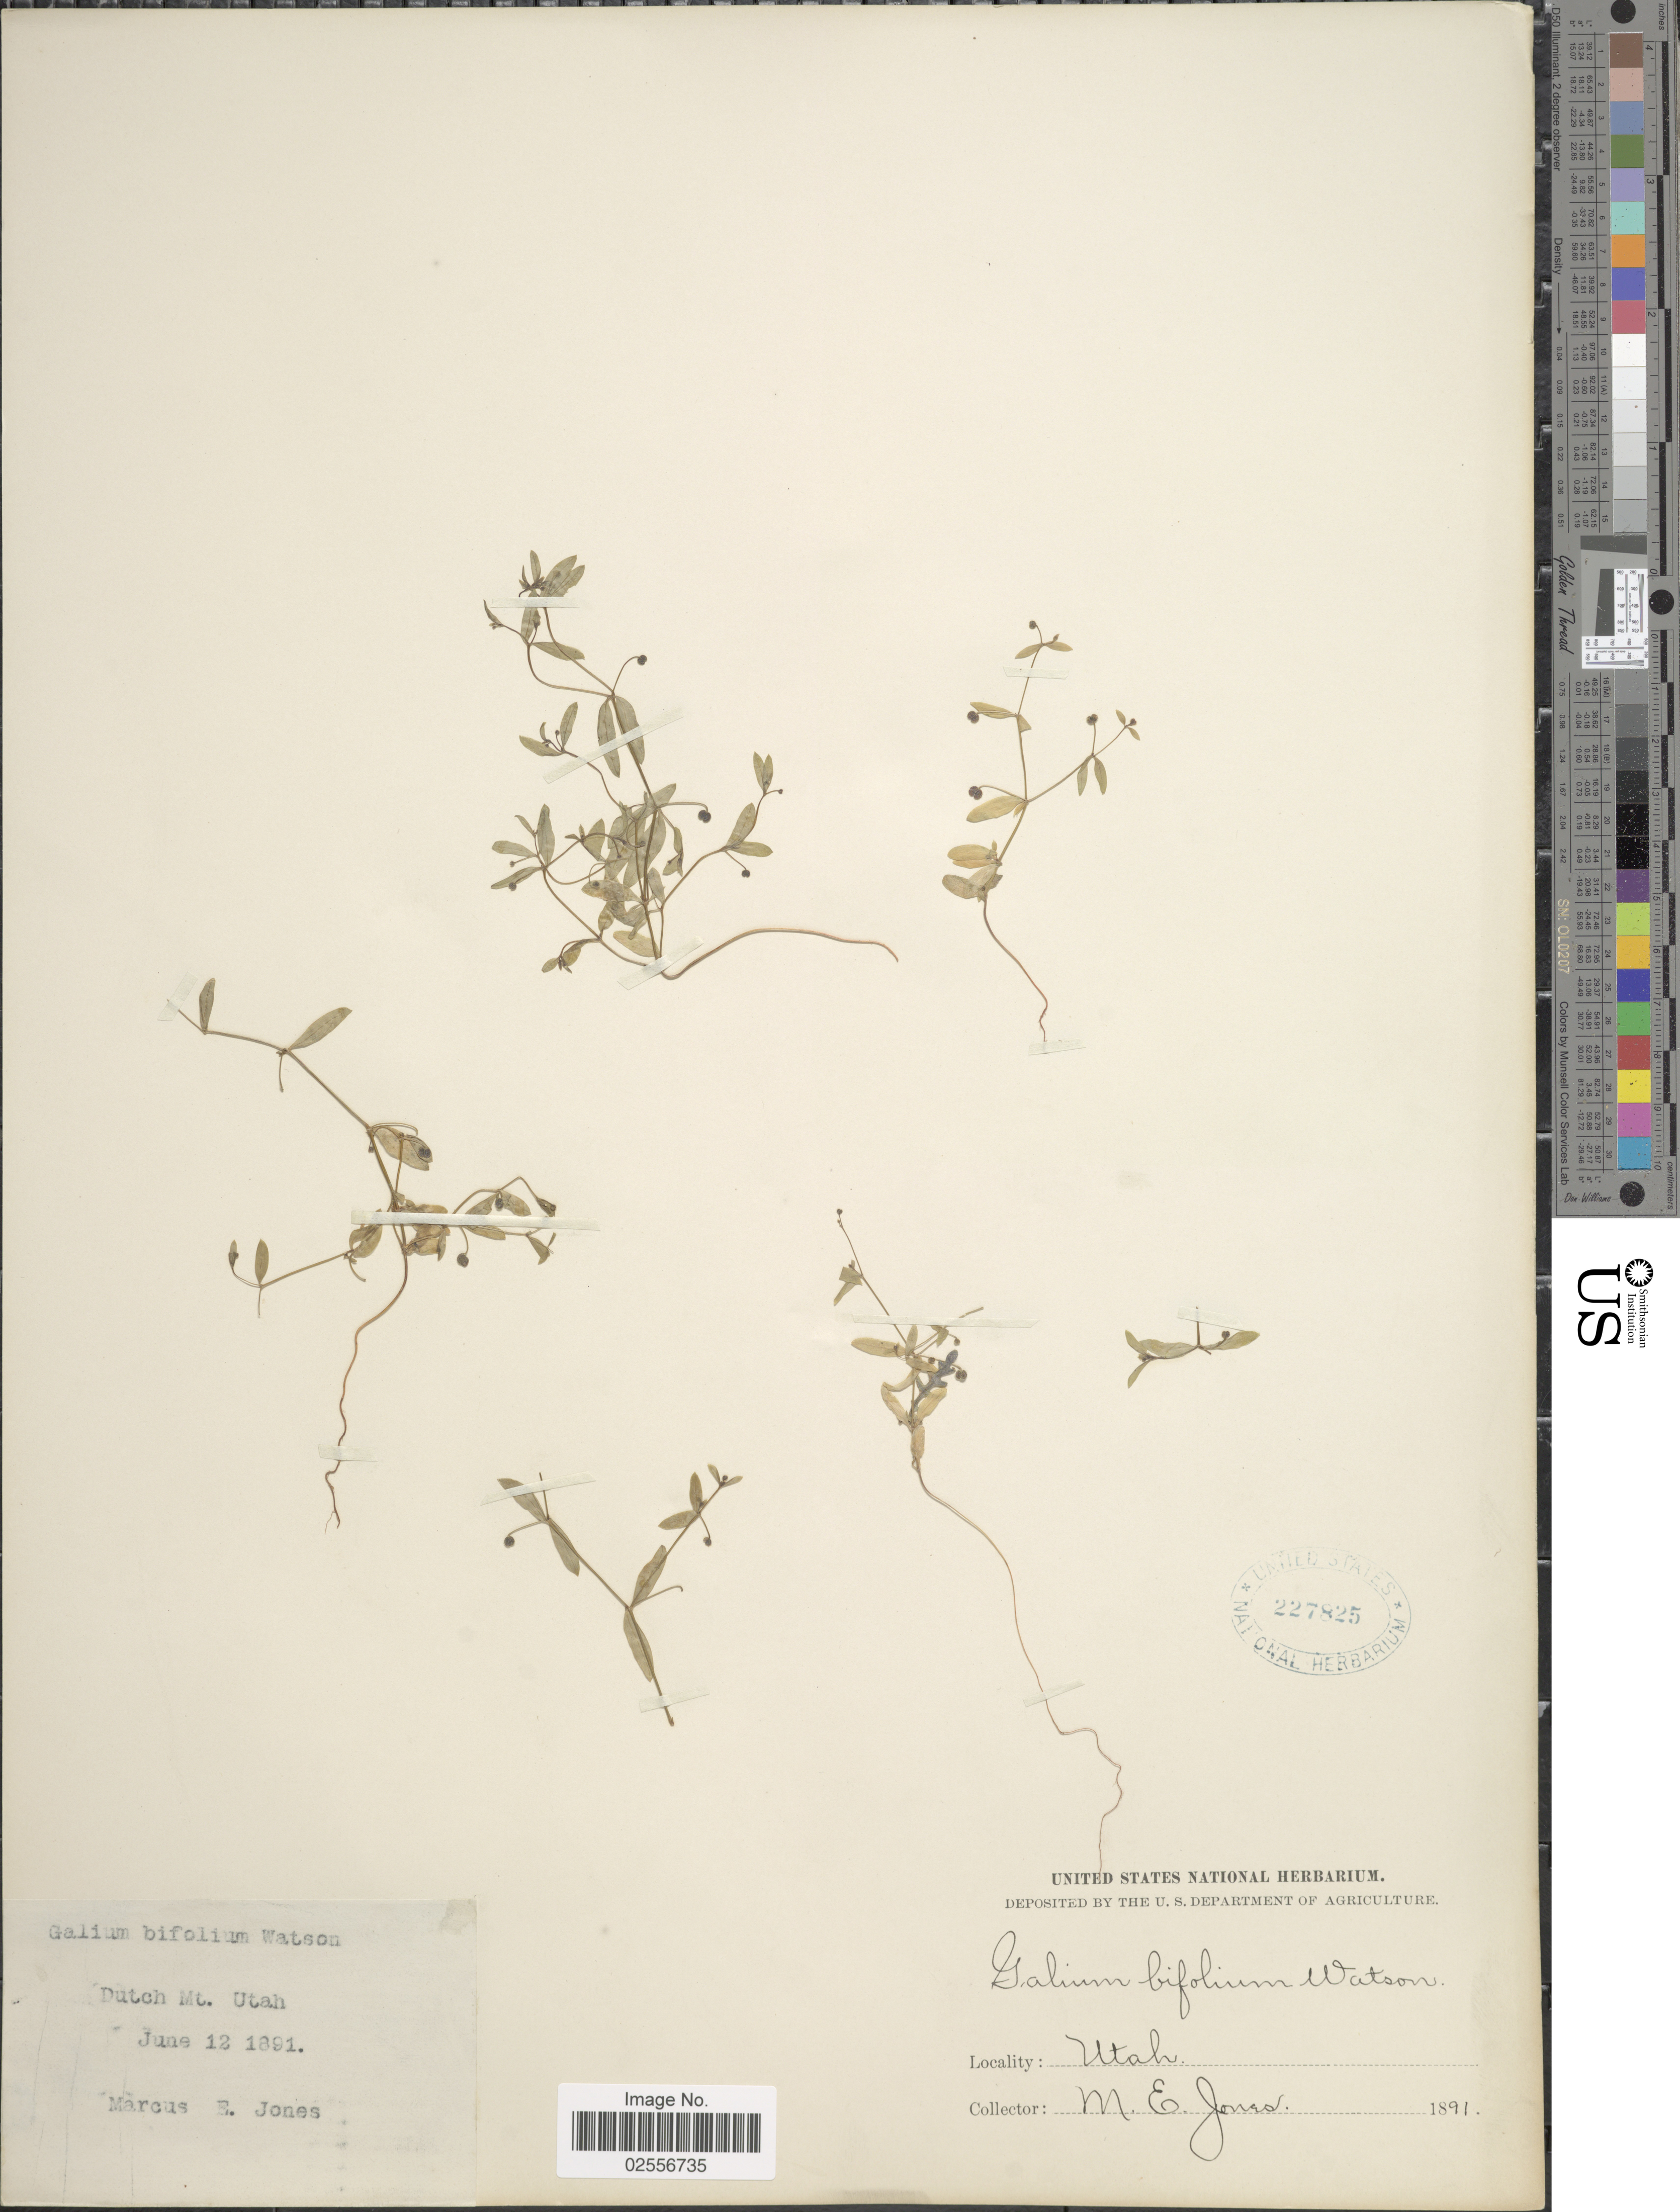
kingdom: Plantae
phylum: Tracheophyta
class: Magnoliopsida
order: Gentianales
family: Rubiaceae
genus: Galium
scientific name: Galium bifolium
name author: S. Watson in C. King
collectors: M. E. Jones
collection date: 1891-06-12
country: United States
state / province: Utah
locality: Dutch Mt.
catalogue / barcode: US 227825